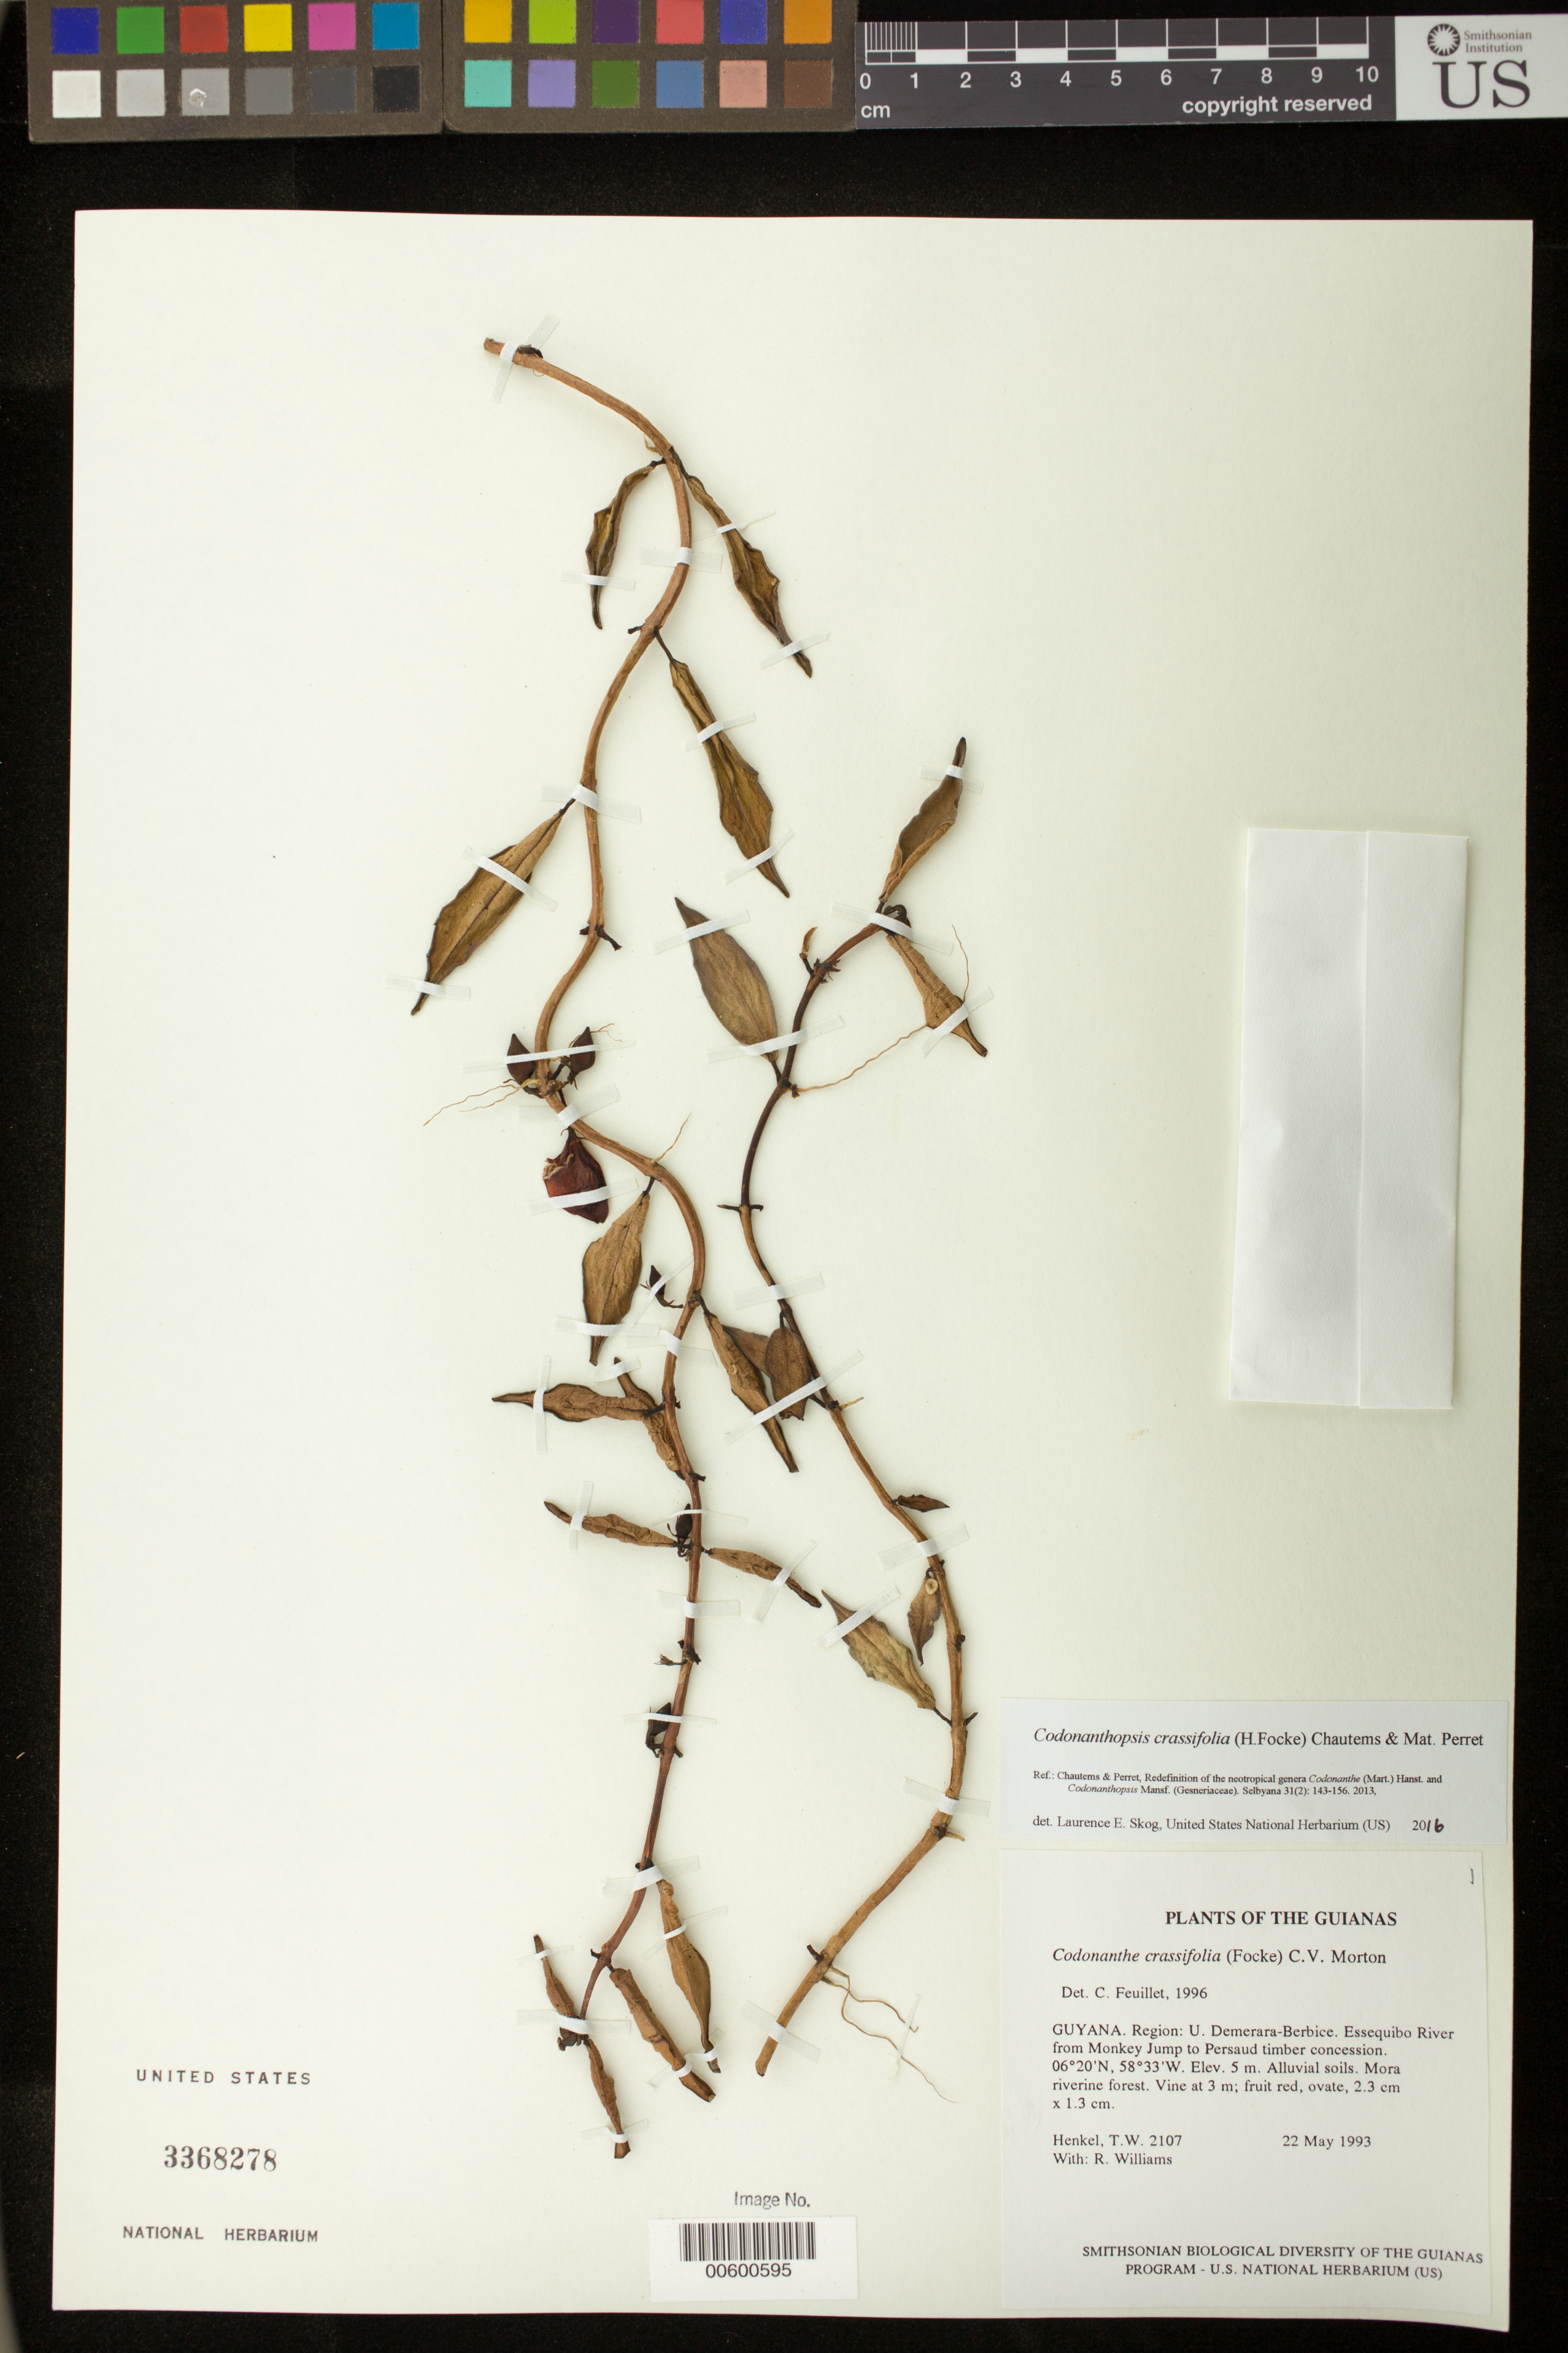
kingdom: Plantae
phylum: Tracheophyta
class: Magnoliopsida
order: Lamiales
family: Gesneriaceae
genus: Codonanthopsis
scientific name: Codonanthopsis crassifolia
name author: (H. Focke) Chautems & Mat.Perret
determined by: Skog, Laurence E.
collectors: T. Henkel & R. Williams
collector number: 2107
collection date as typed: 22 May 1993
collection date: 1993-05-22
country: Guyana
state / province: U. Demerara-Berbice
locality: Essequibo River from Monkey Jump to Persaud timber concession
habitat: Alluvial soils. Mora riverine forest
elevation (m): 5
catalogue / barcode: US 3368278